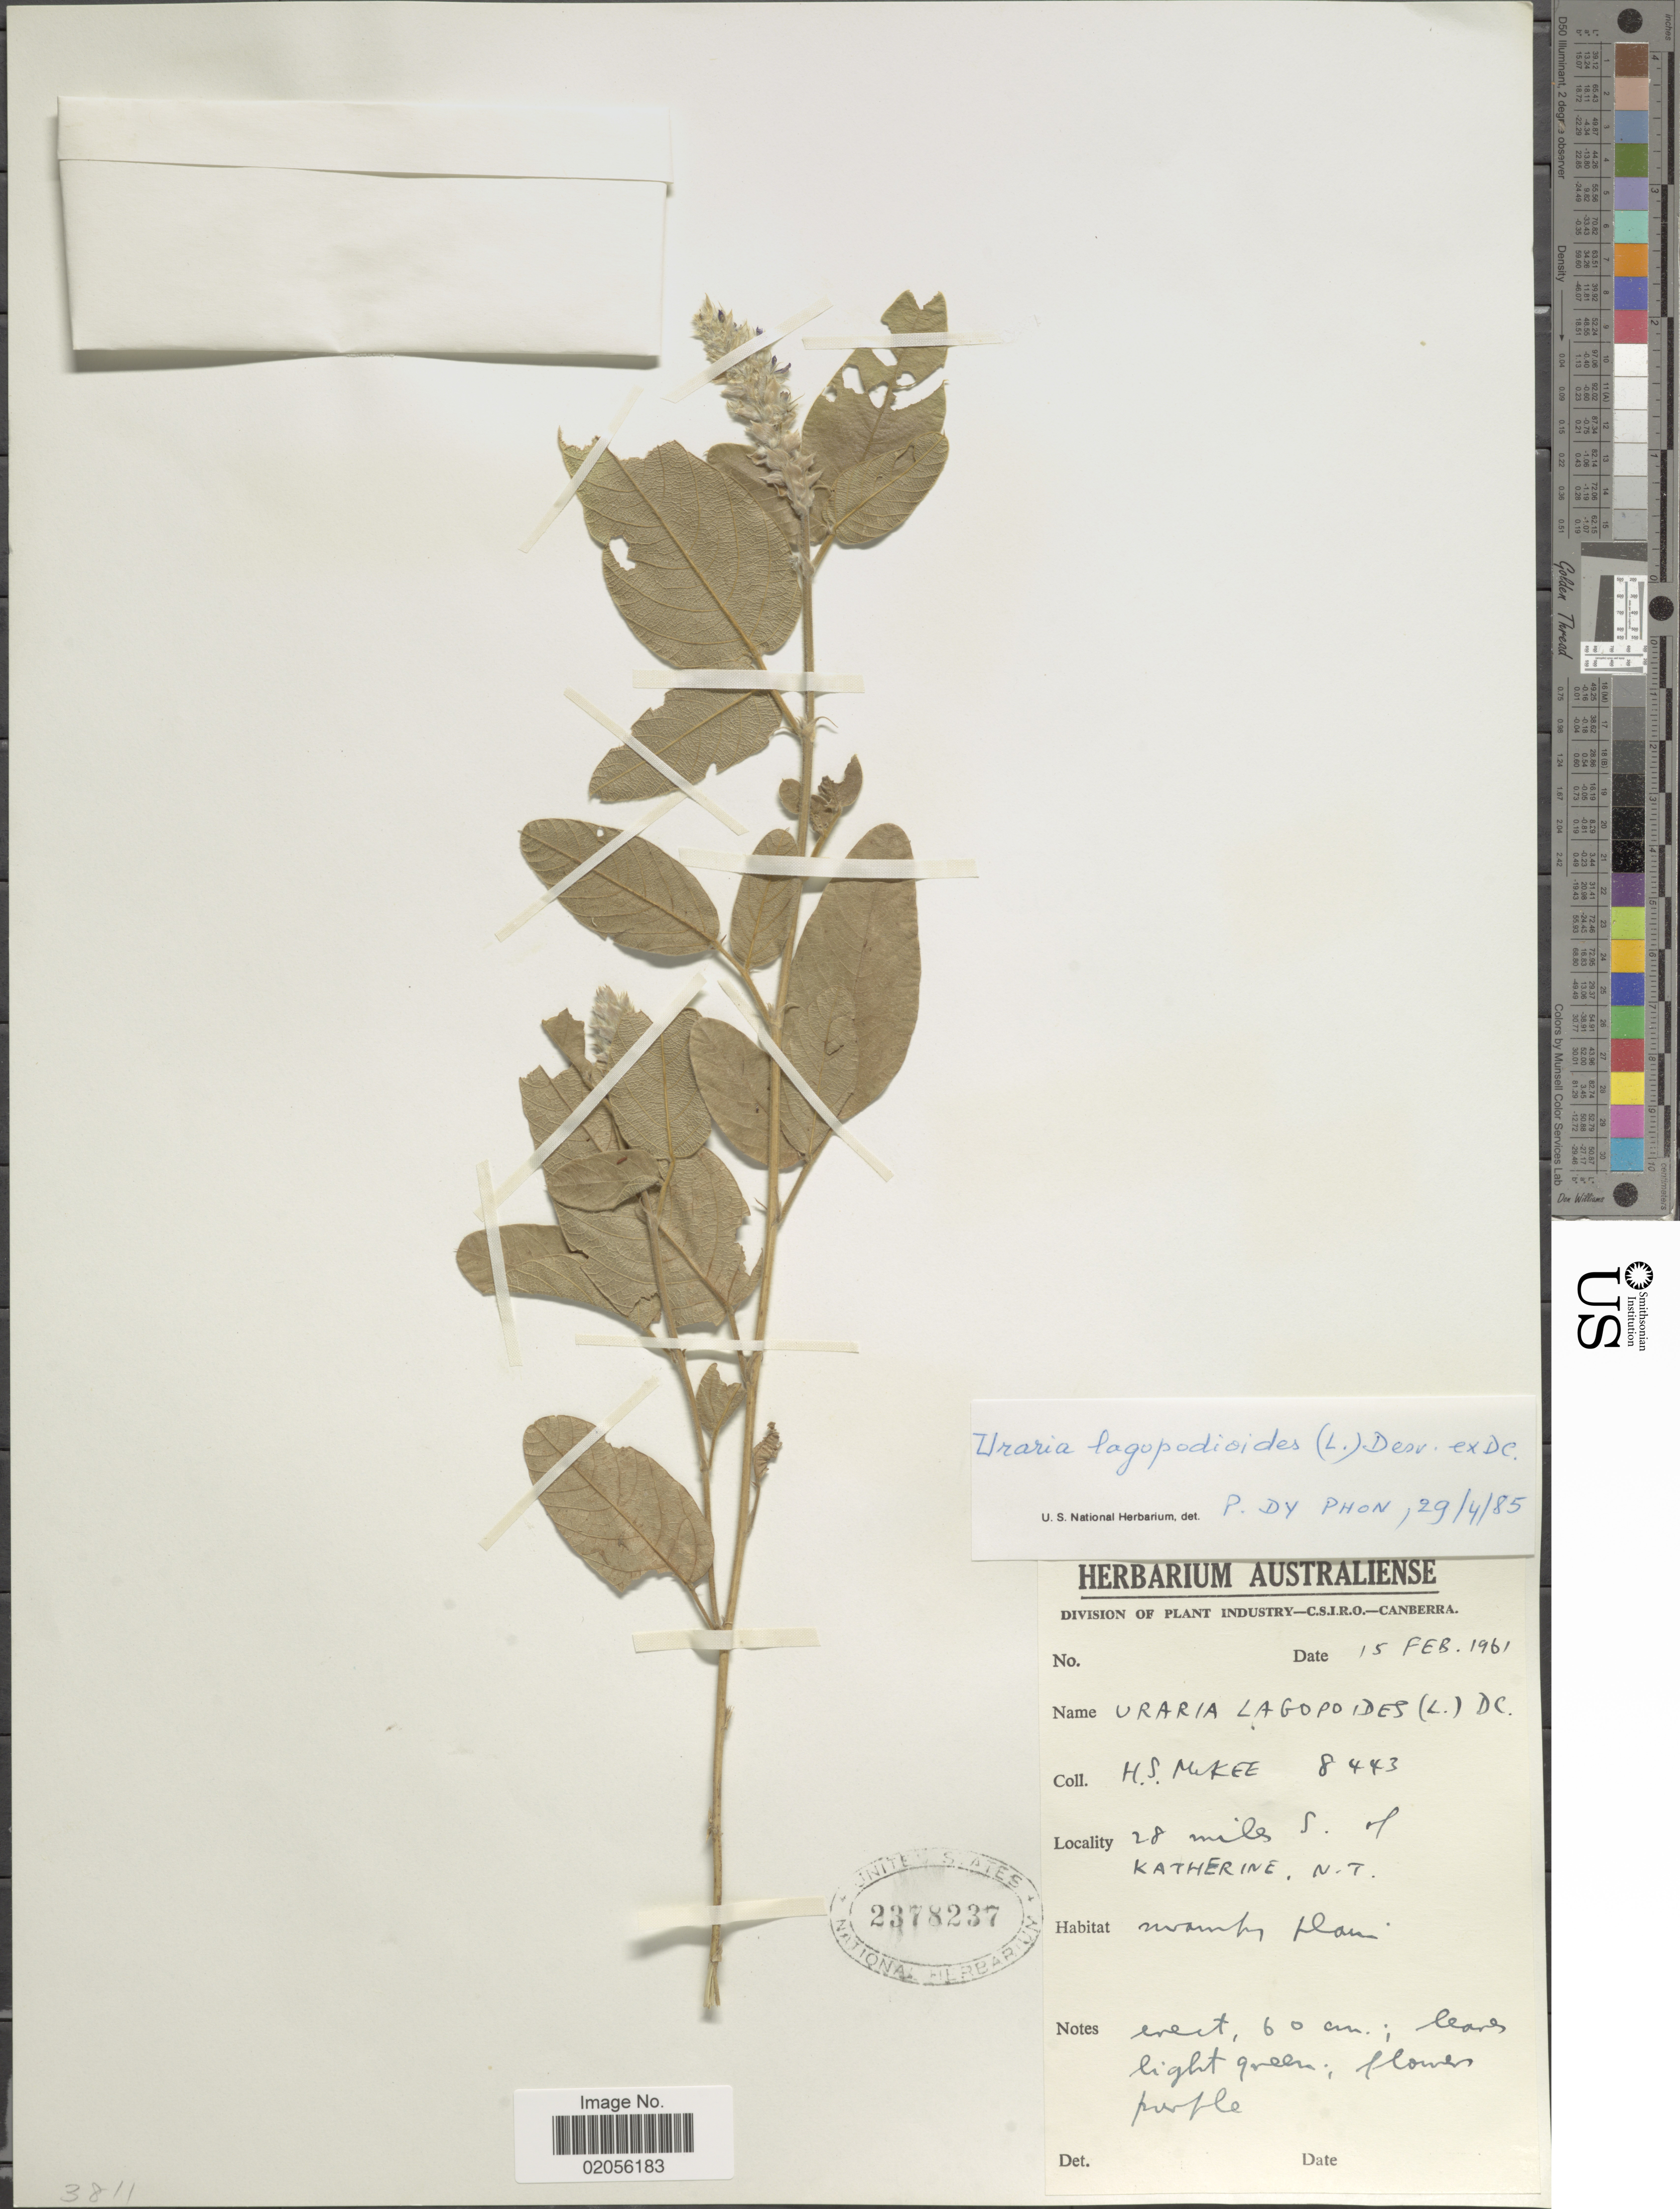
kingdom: Plantae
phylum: Tracheophyta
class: Magnoliopsida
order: Fabales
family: Fabaceae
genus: Uraria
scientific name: Uraria lagopodioides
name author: (L.) Desv. ex DC.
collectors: H. S. McKee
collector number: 8443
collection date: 1961-02-15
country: Australia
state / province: Northern Territory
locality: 28 miles S. of Katherine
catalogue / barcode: US 2378237